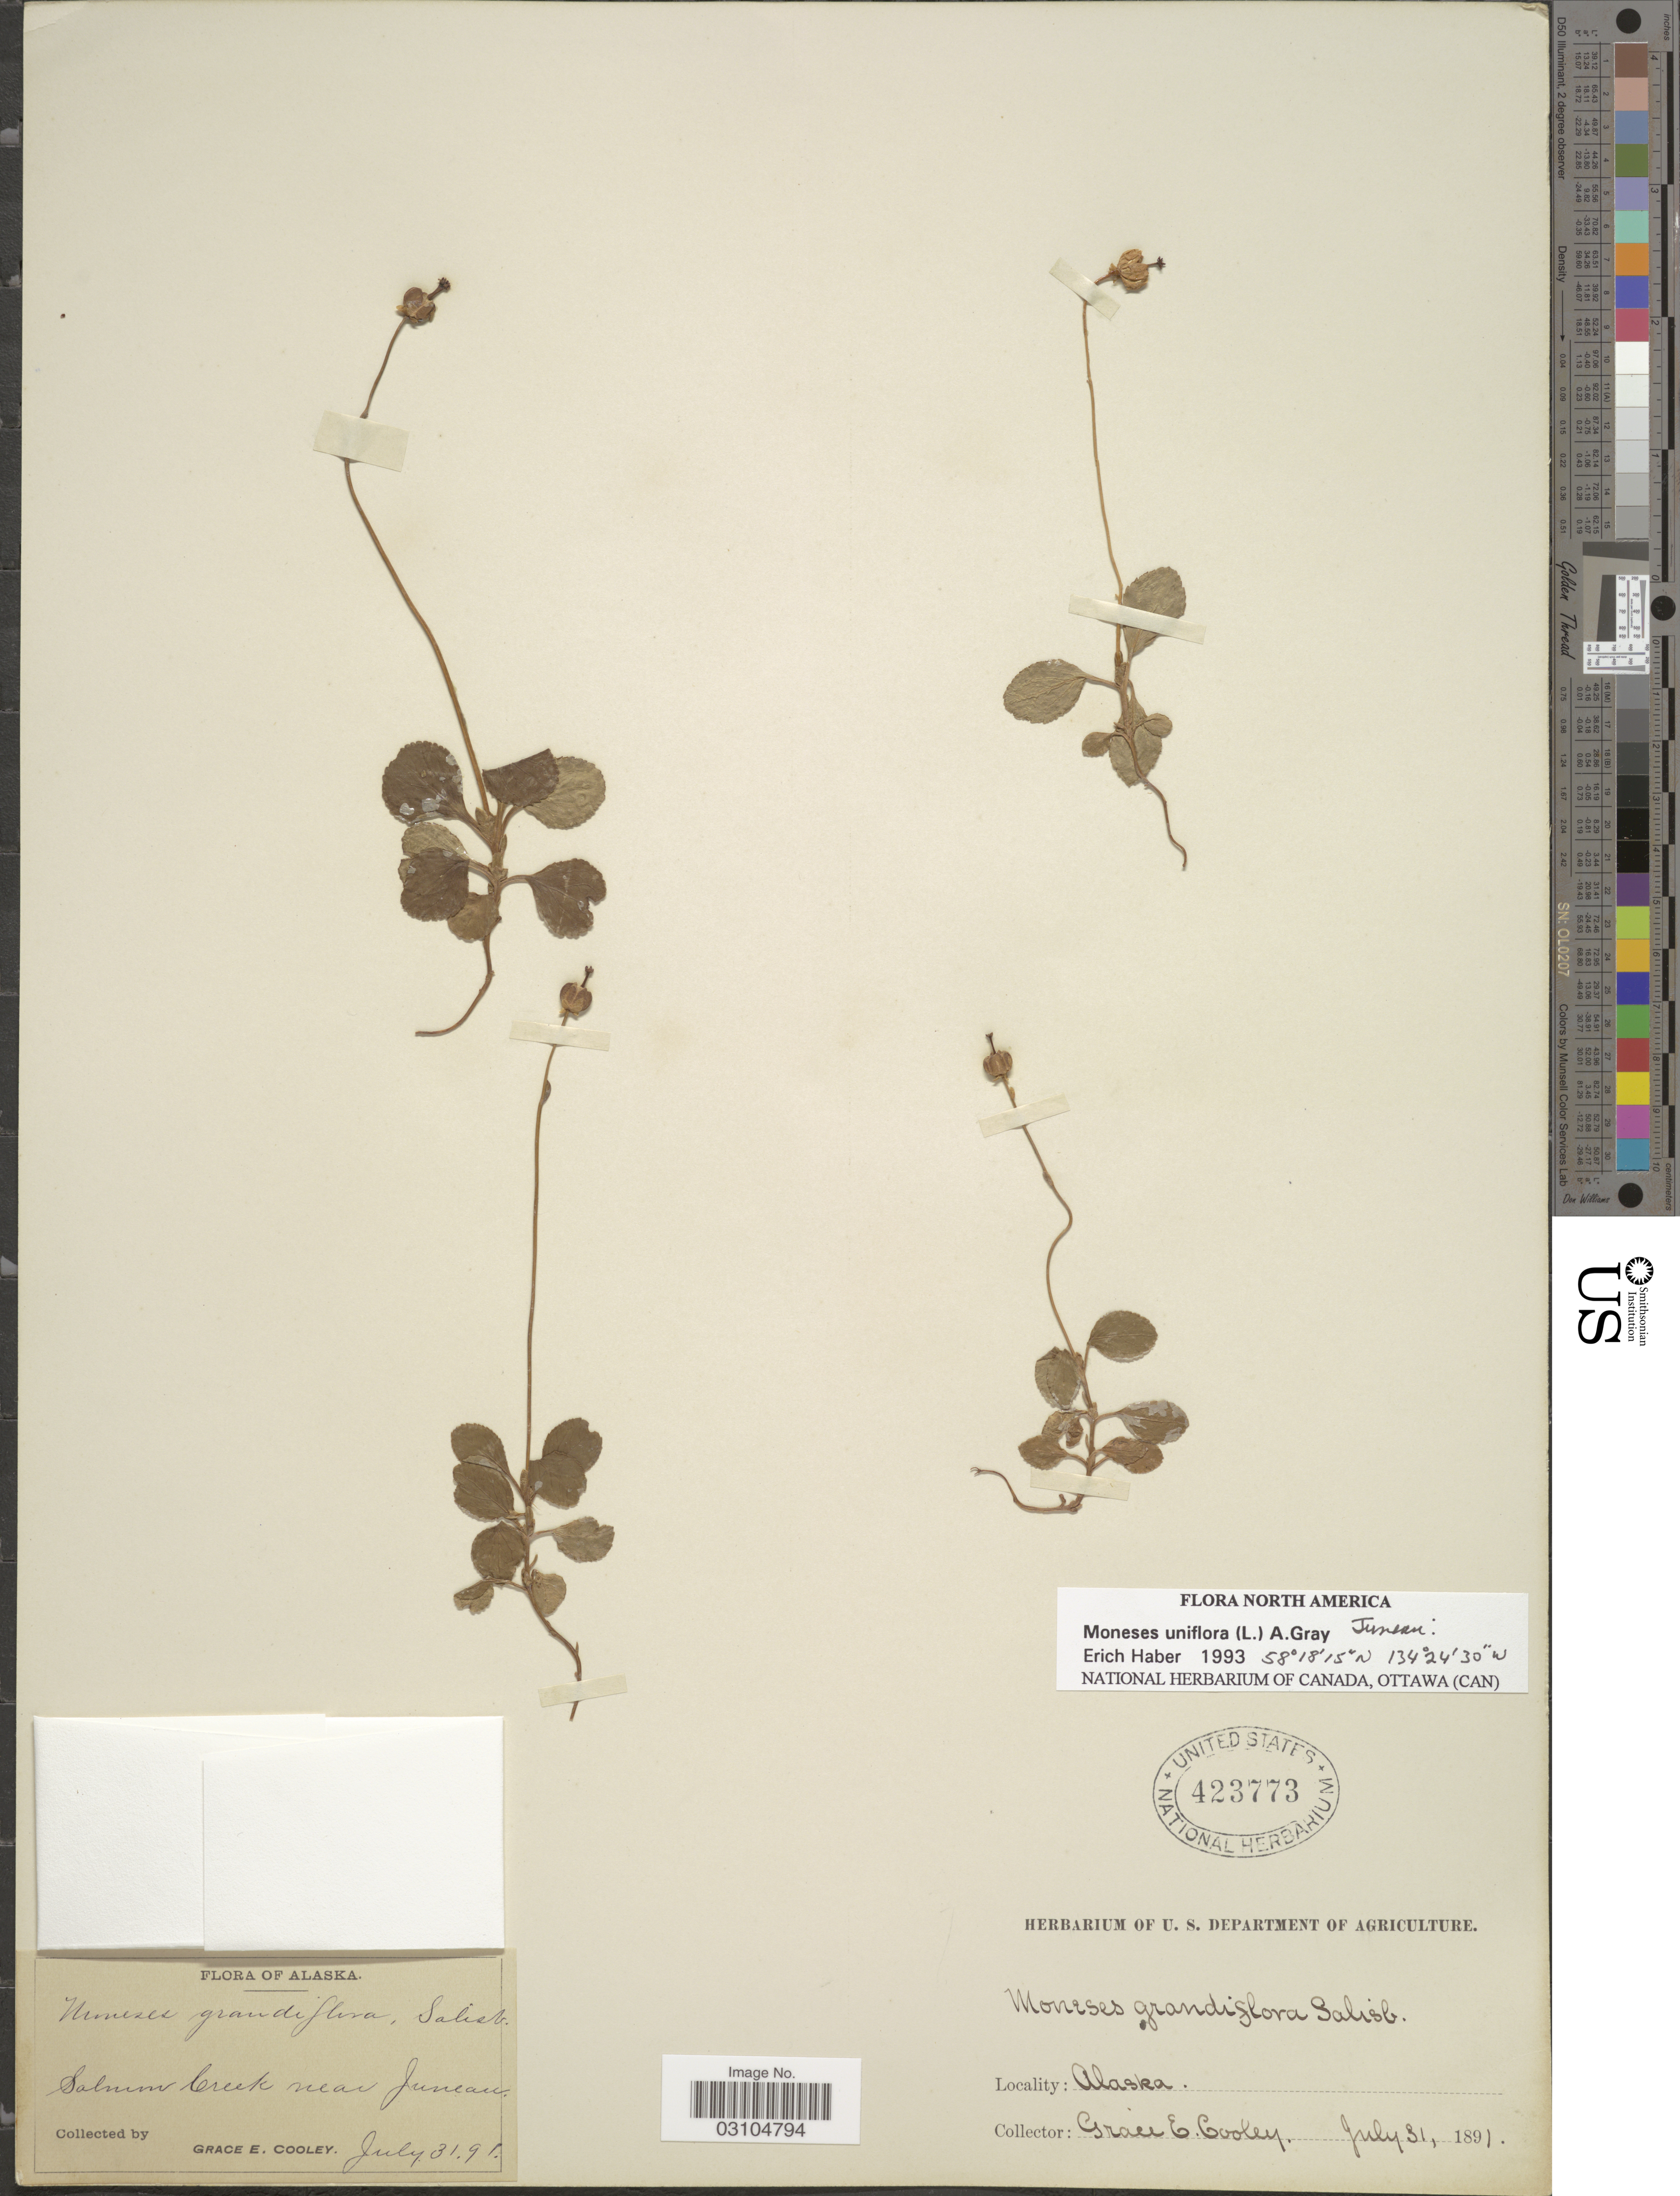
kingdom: Plantae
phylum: Tracheophyta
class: Magnoliopsida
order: Ericales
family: Ericaceae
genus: Moneses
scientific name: Moneses uniflora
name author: (L.) A. Gray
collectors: G. E. Cooley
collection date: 1891-07-31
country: United States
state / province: Alaska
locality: Salmon Creek near Juneau.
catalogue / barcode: US 423773